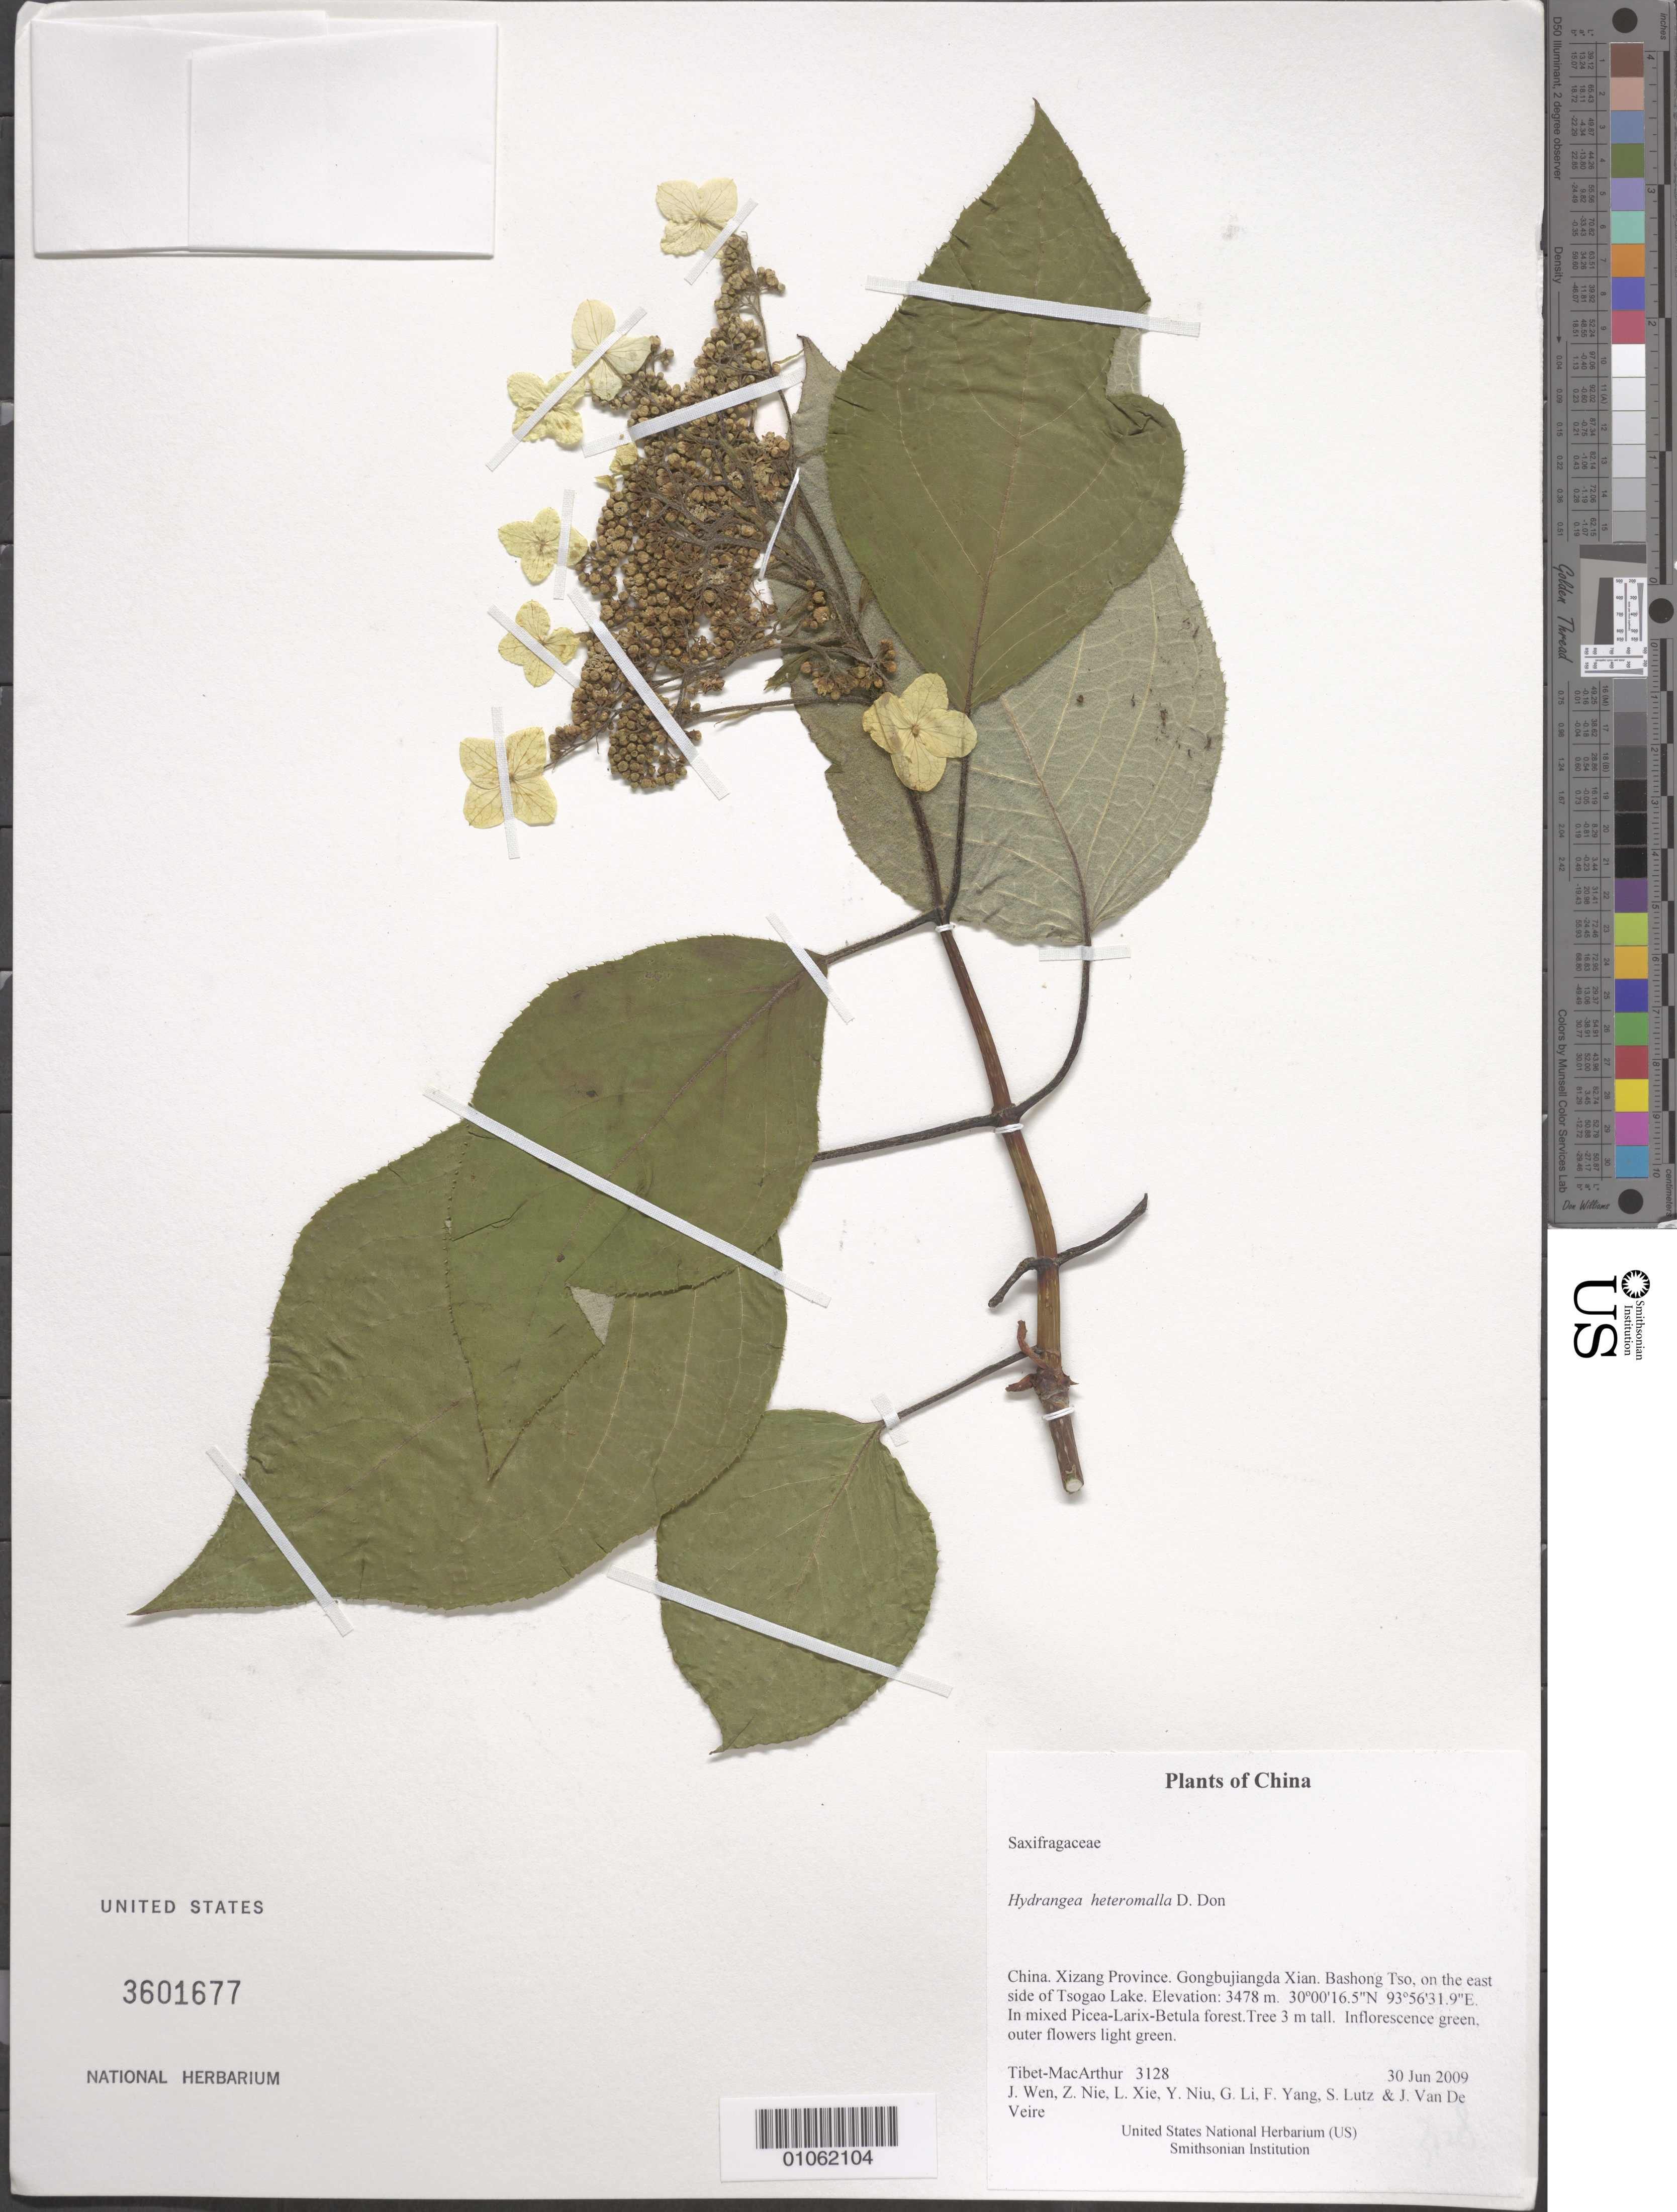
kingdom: Plantae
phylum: Tracheophyta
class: Magnoliopsida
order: Cornales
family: Hydrangeaceae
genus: Hydrangea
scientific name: Hydrangea heteromalla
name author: D. Don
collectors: Tibet-MacArthur, J. Wen, Z. Nie, L. Xie, Y. Niu, G. Li, F. Yang, S. Lutz & J. Van De Veire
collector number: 3128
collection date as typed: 30 Jun 2009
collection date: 2009-06-30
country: China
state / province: Xizang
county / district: Gongbujiangda Xian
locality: Bashong Tso, on the east side of Tsogao Lake.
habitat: In mixed Picea-Larix-Betula forest.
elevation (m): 3478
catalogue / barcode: US 3601677